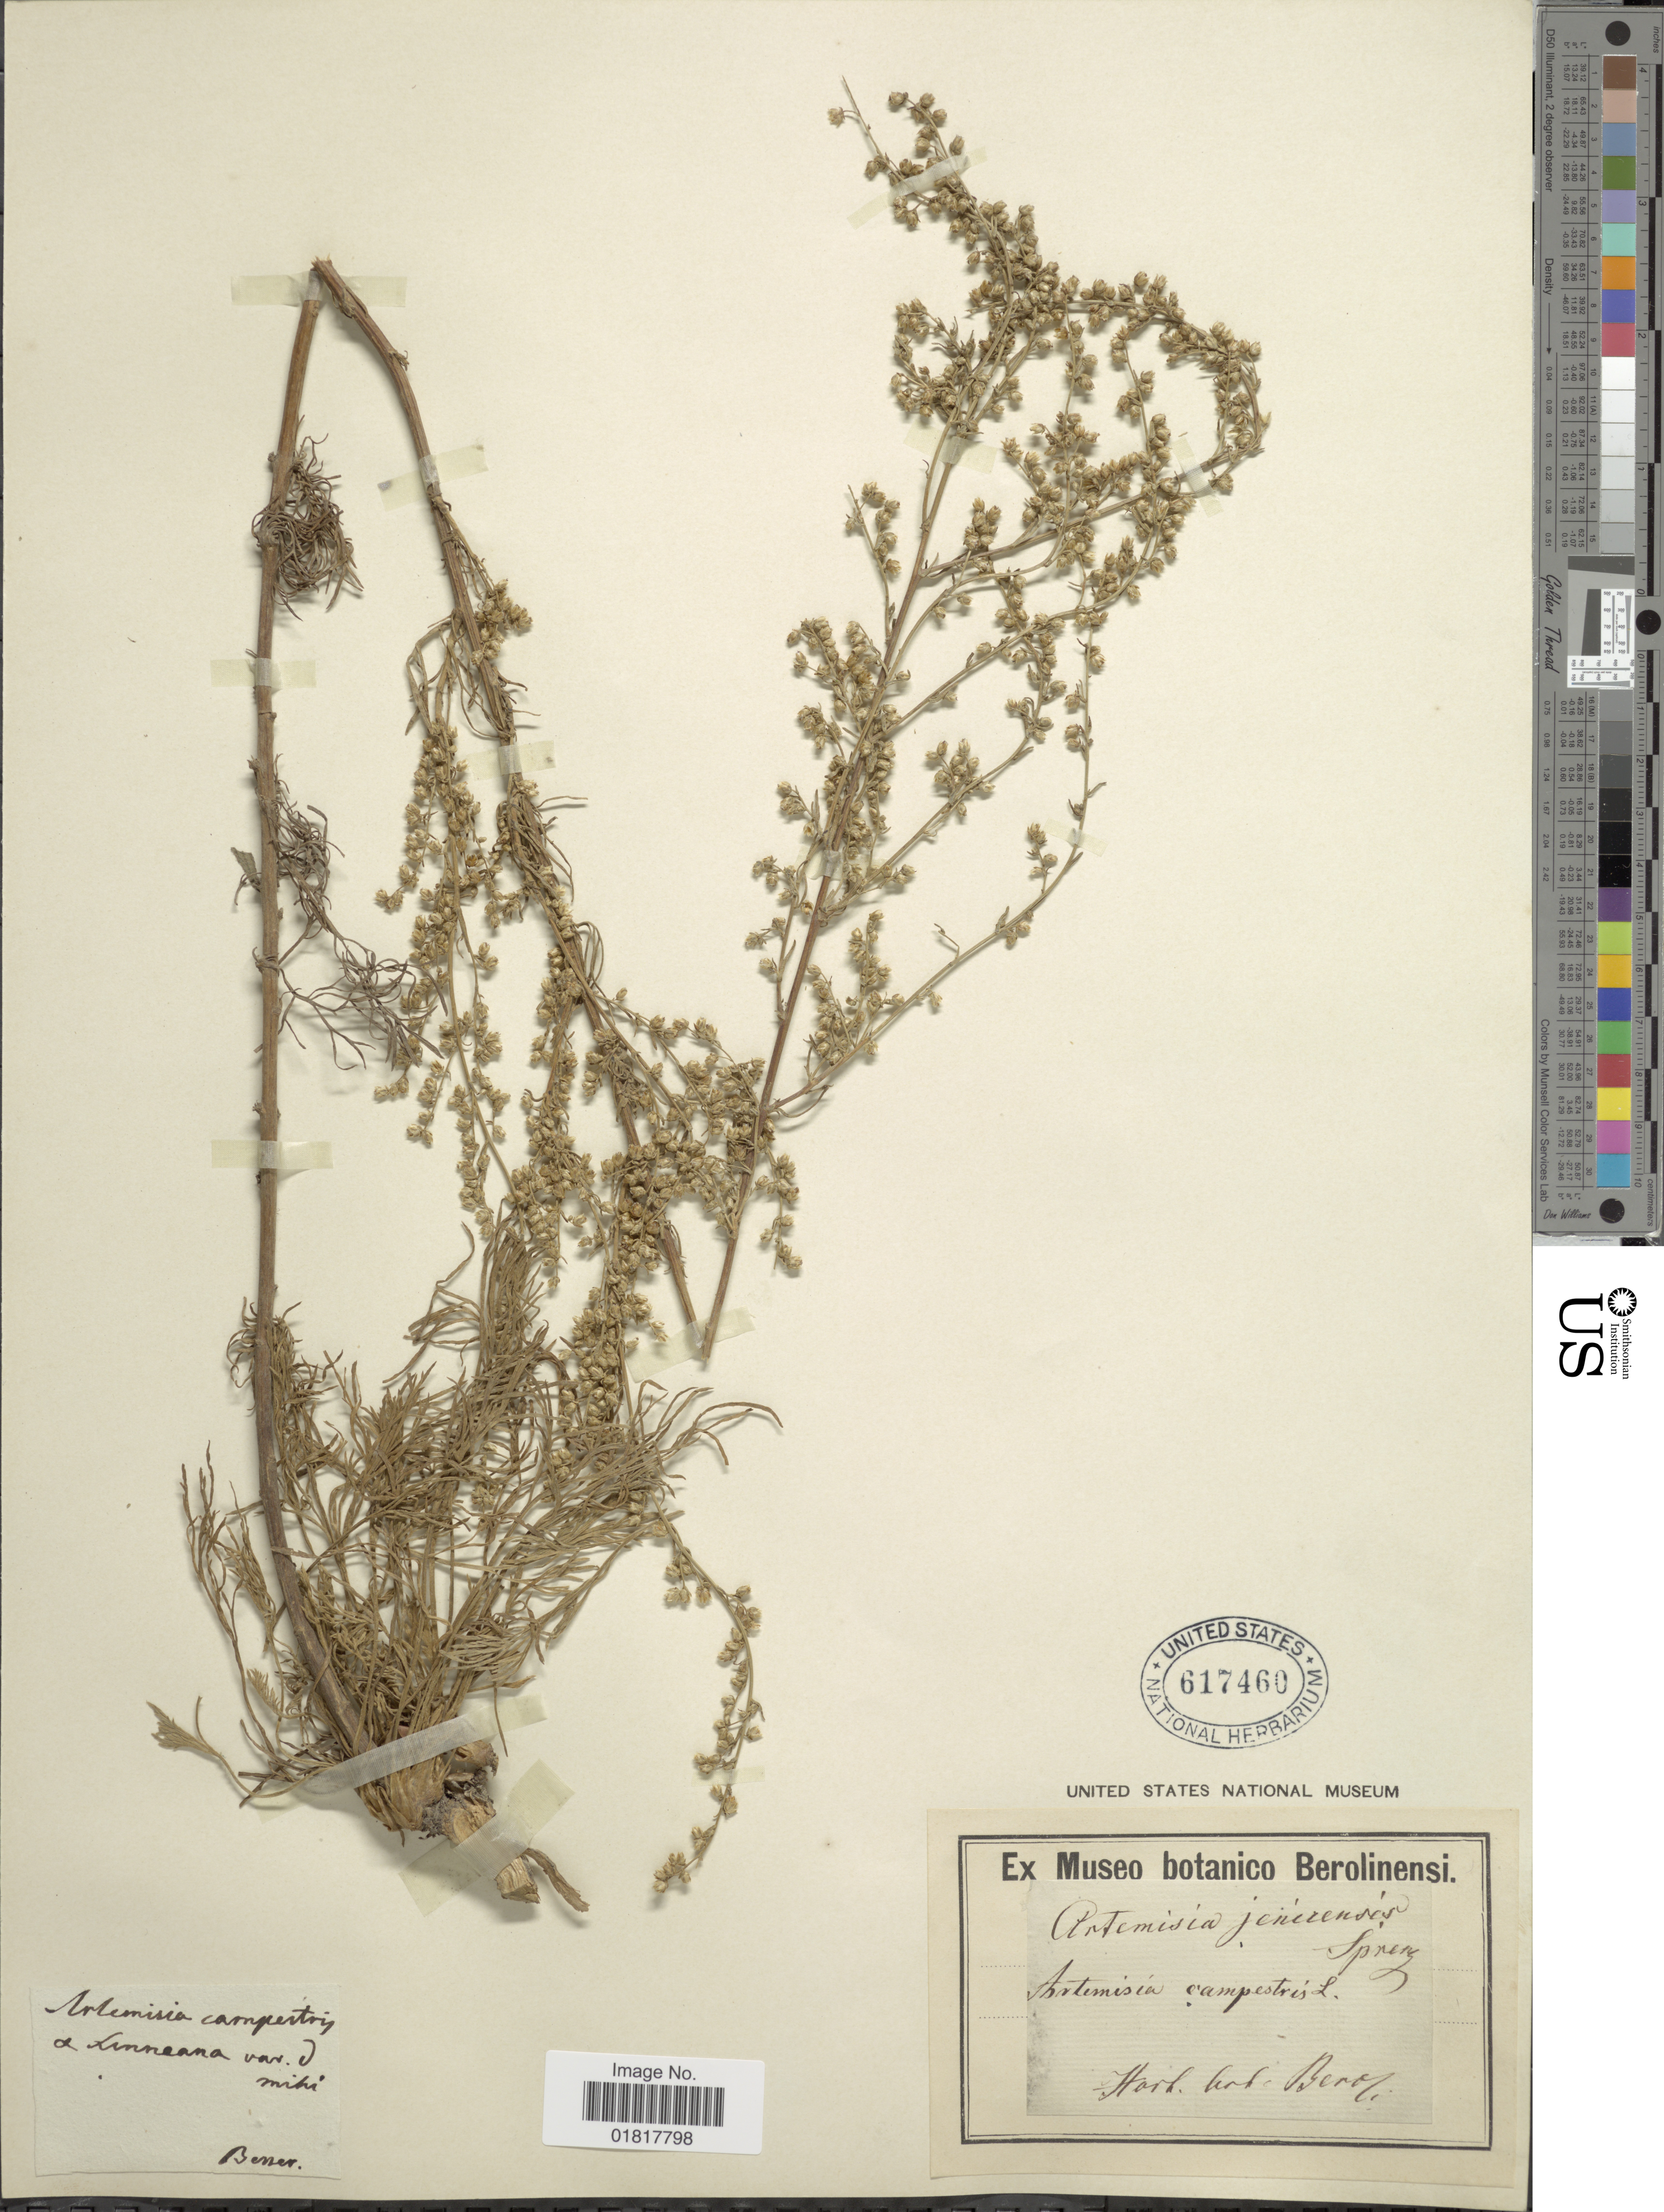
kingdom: Plantae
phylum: Tracheophyta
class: Magnoliopsida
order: Asterales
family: Asteraceae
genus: Artemisia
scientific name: Artemisia campestris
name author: L.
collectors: Bener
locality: Hort herb. Berty, a Linneana var. Mihi [unsure placement] [interpreted]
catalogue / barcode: US 617460